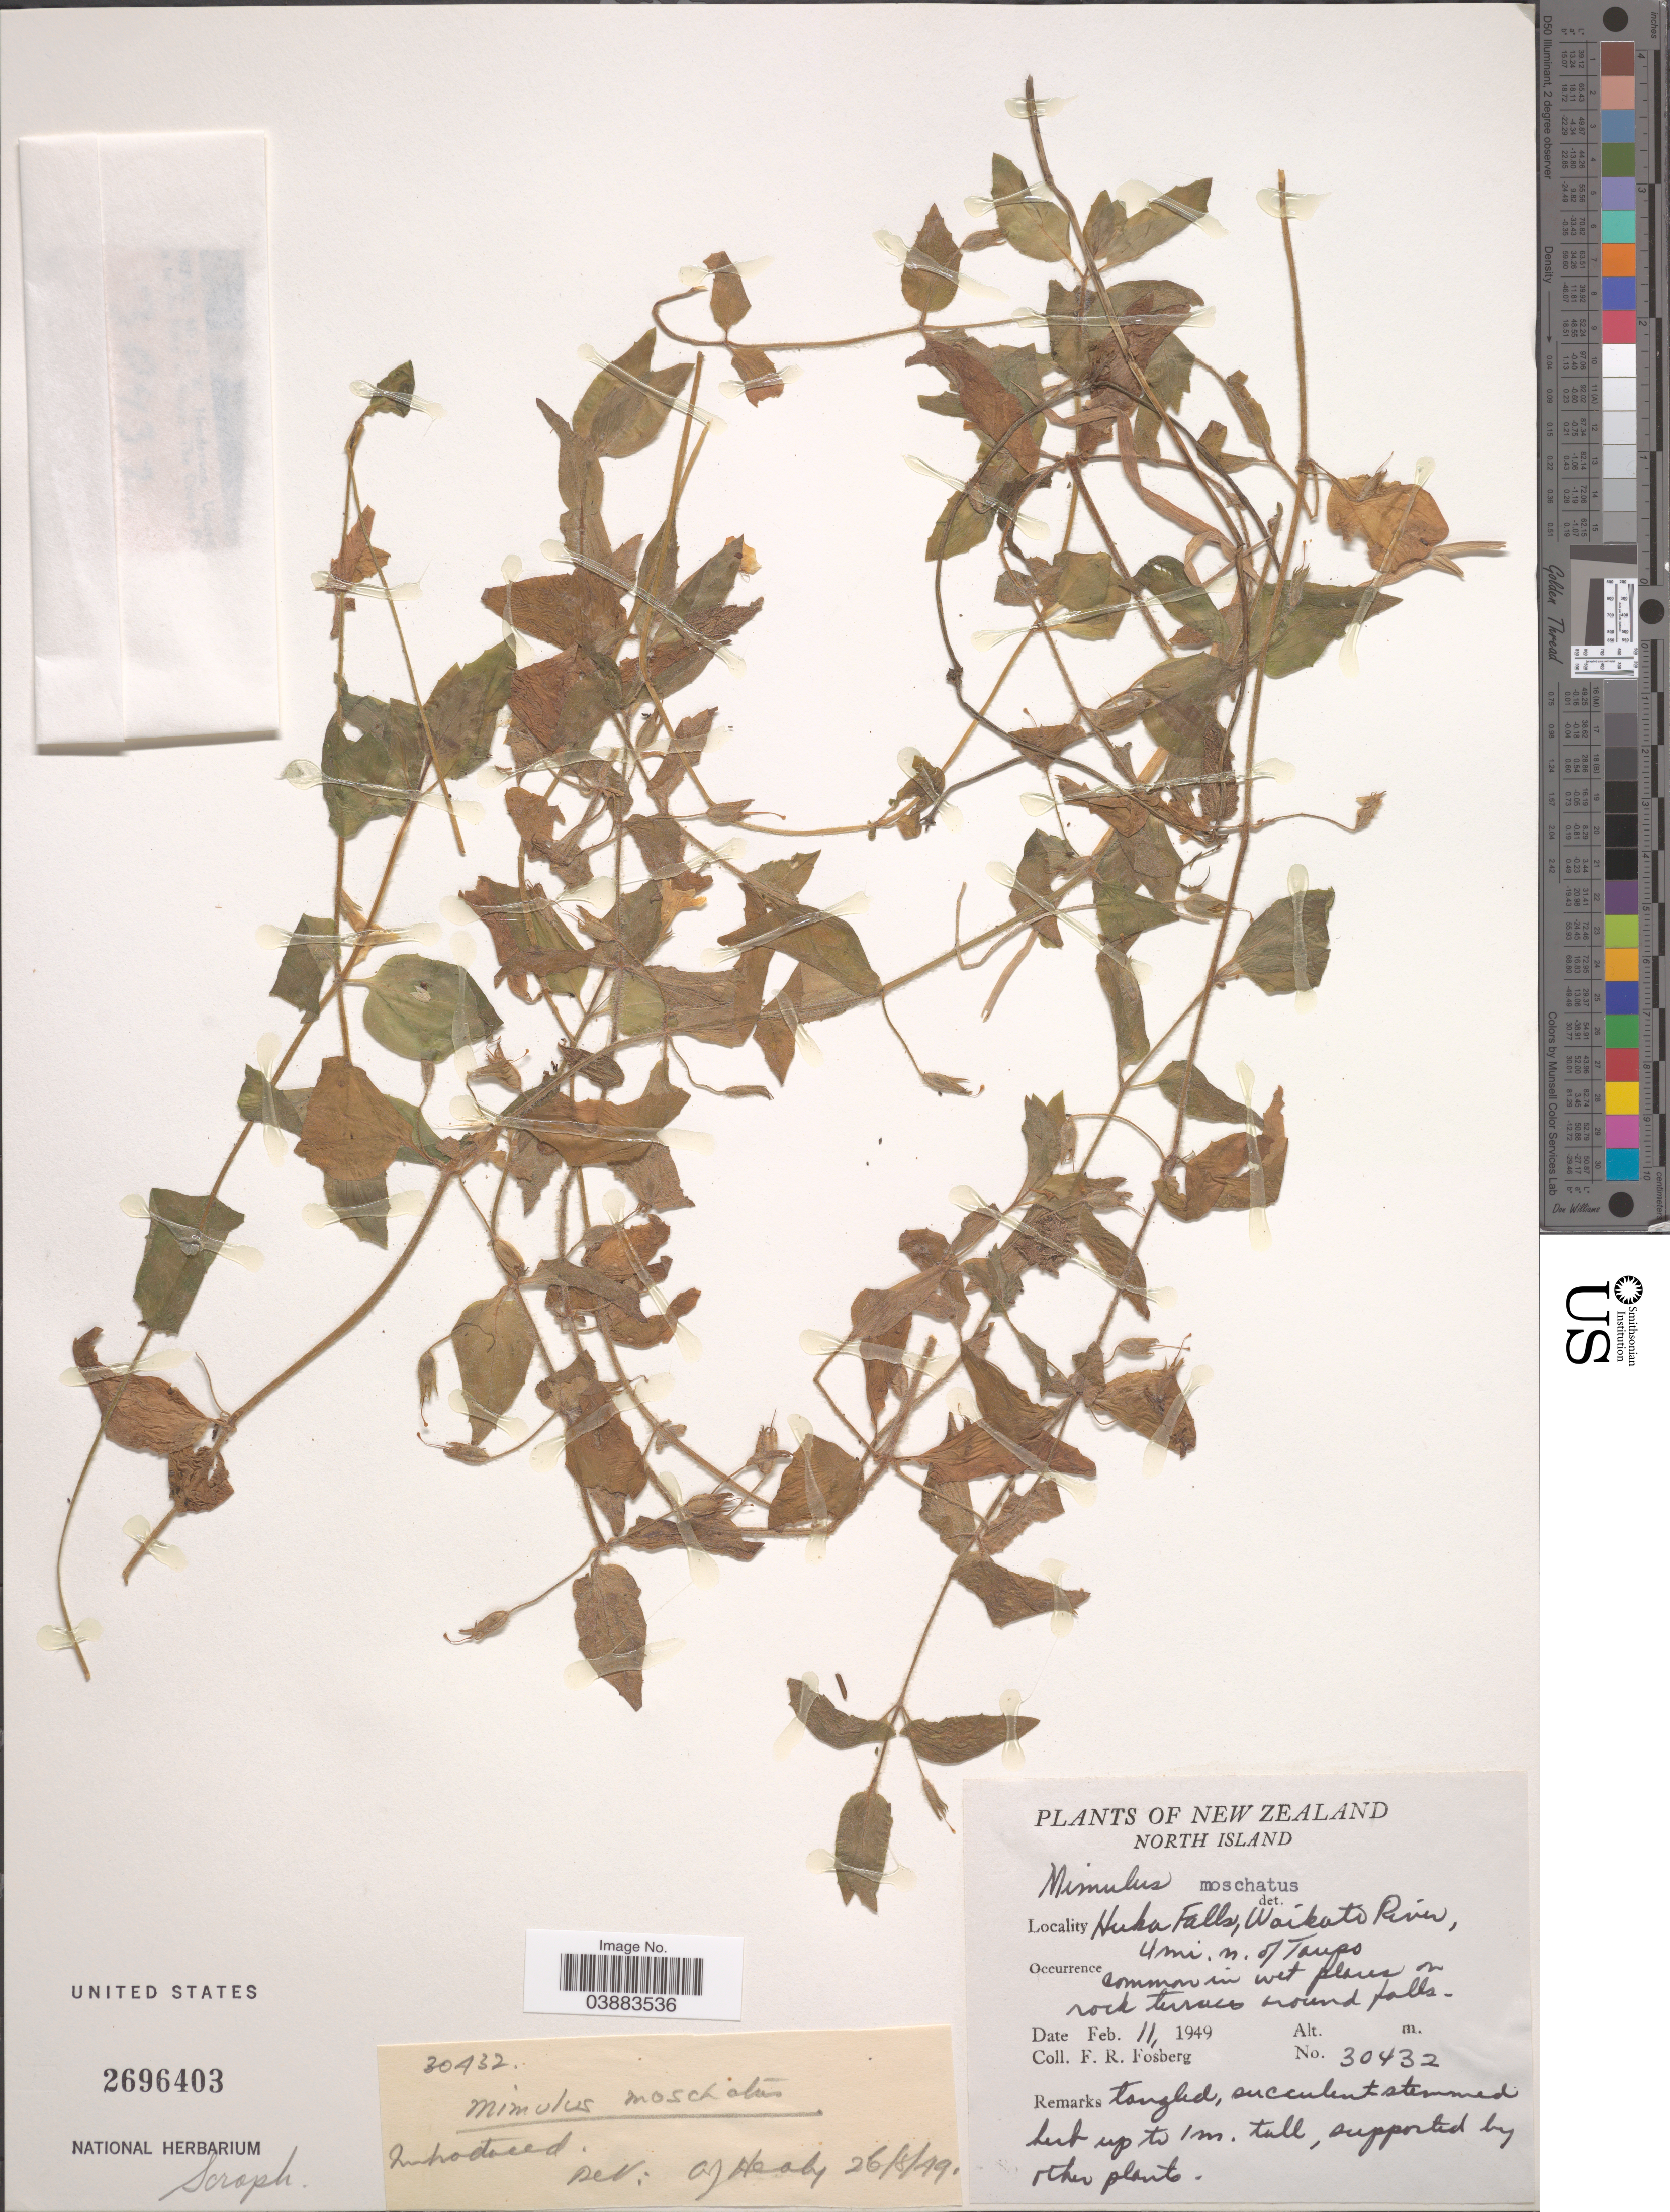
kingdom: Plantae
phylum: Tracheophyta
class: Magnoliopsida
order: Lamiales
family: Phrymaceae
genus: Mimulus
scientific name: Mimulus moschatus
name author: Douglas ex Lindl.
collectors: F. R. Fosberg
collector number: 30432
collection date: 1949-02-11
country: New Zealand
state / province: Waikato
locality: North Island. Huka Falls, Waikato River, 4 mi. n. of Taupo.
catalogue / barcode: US 2696403